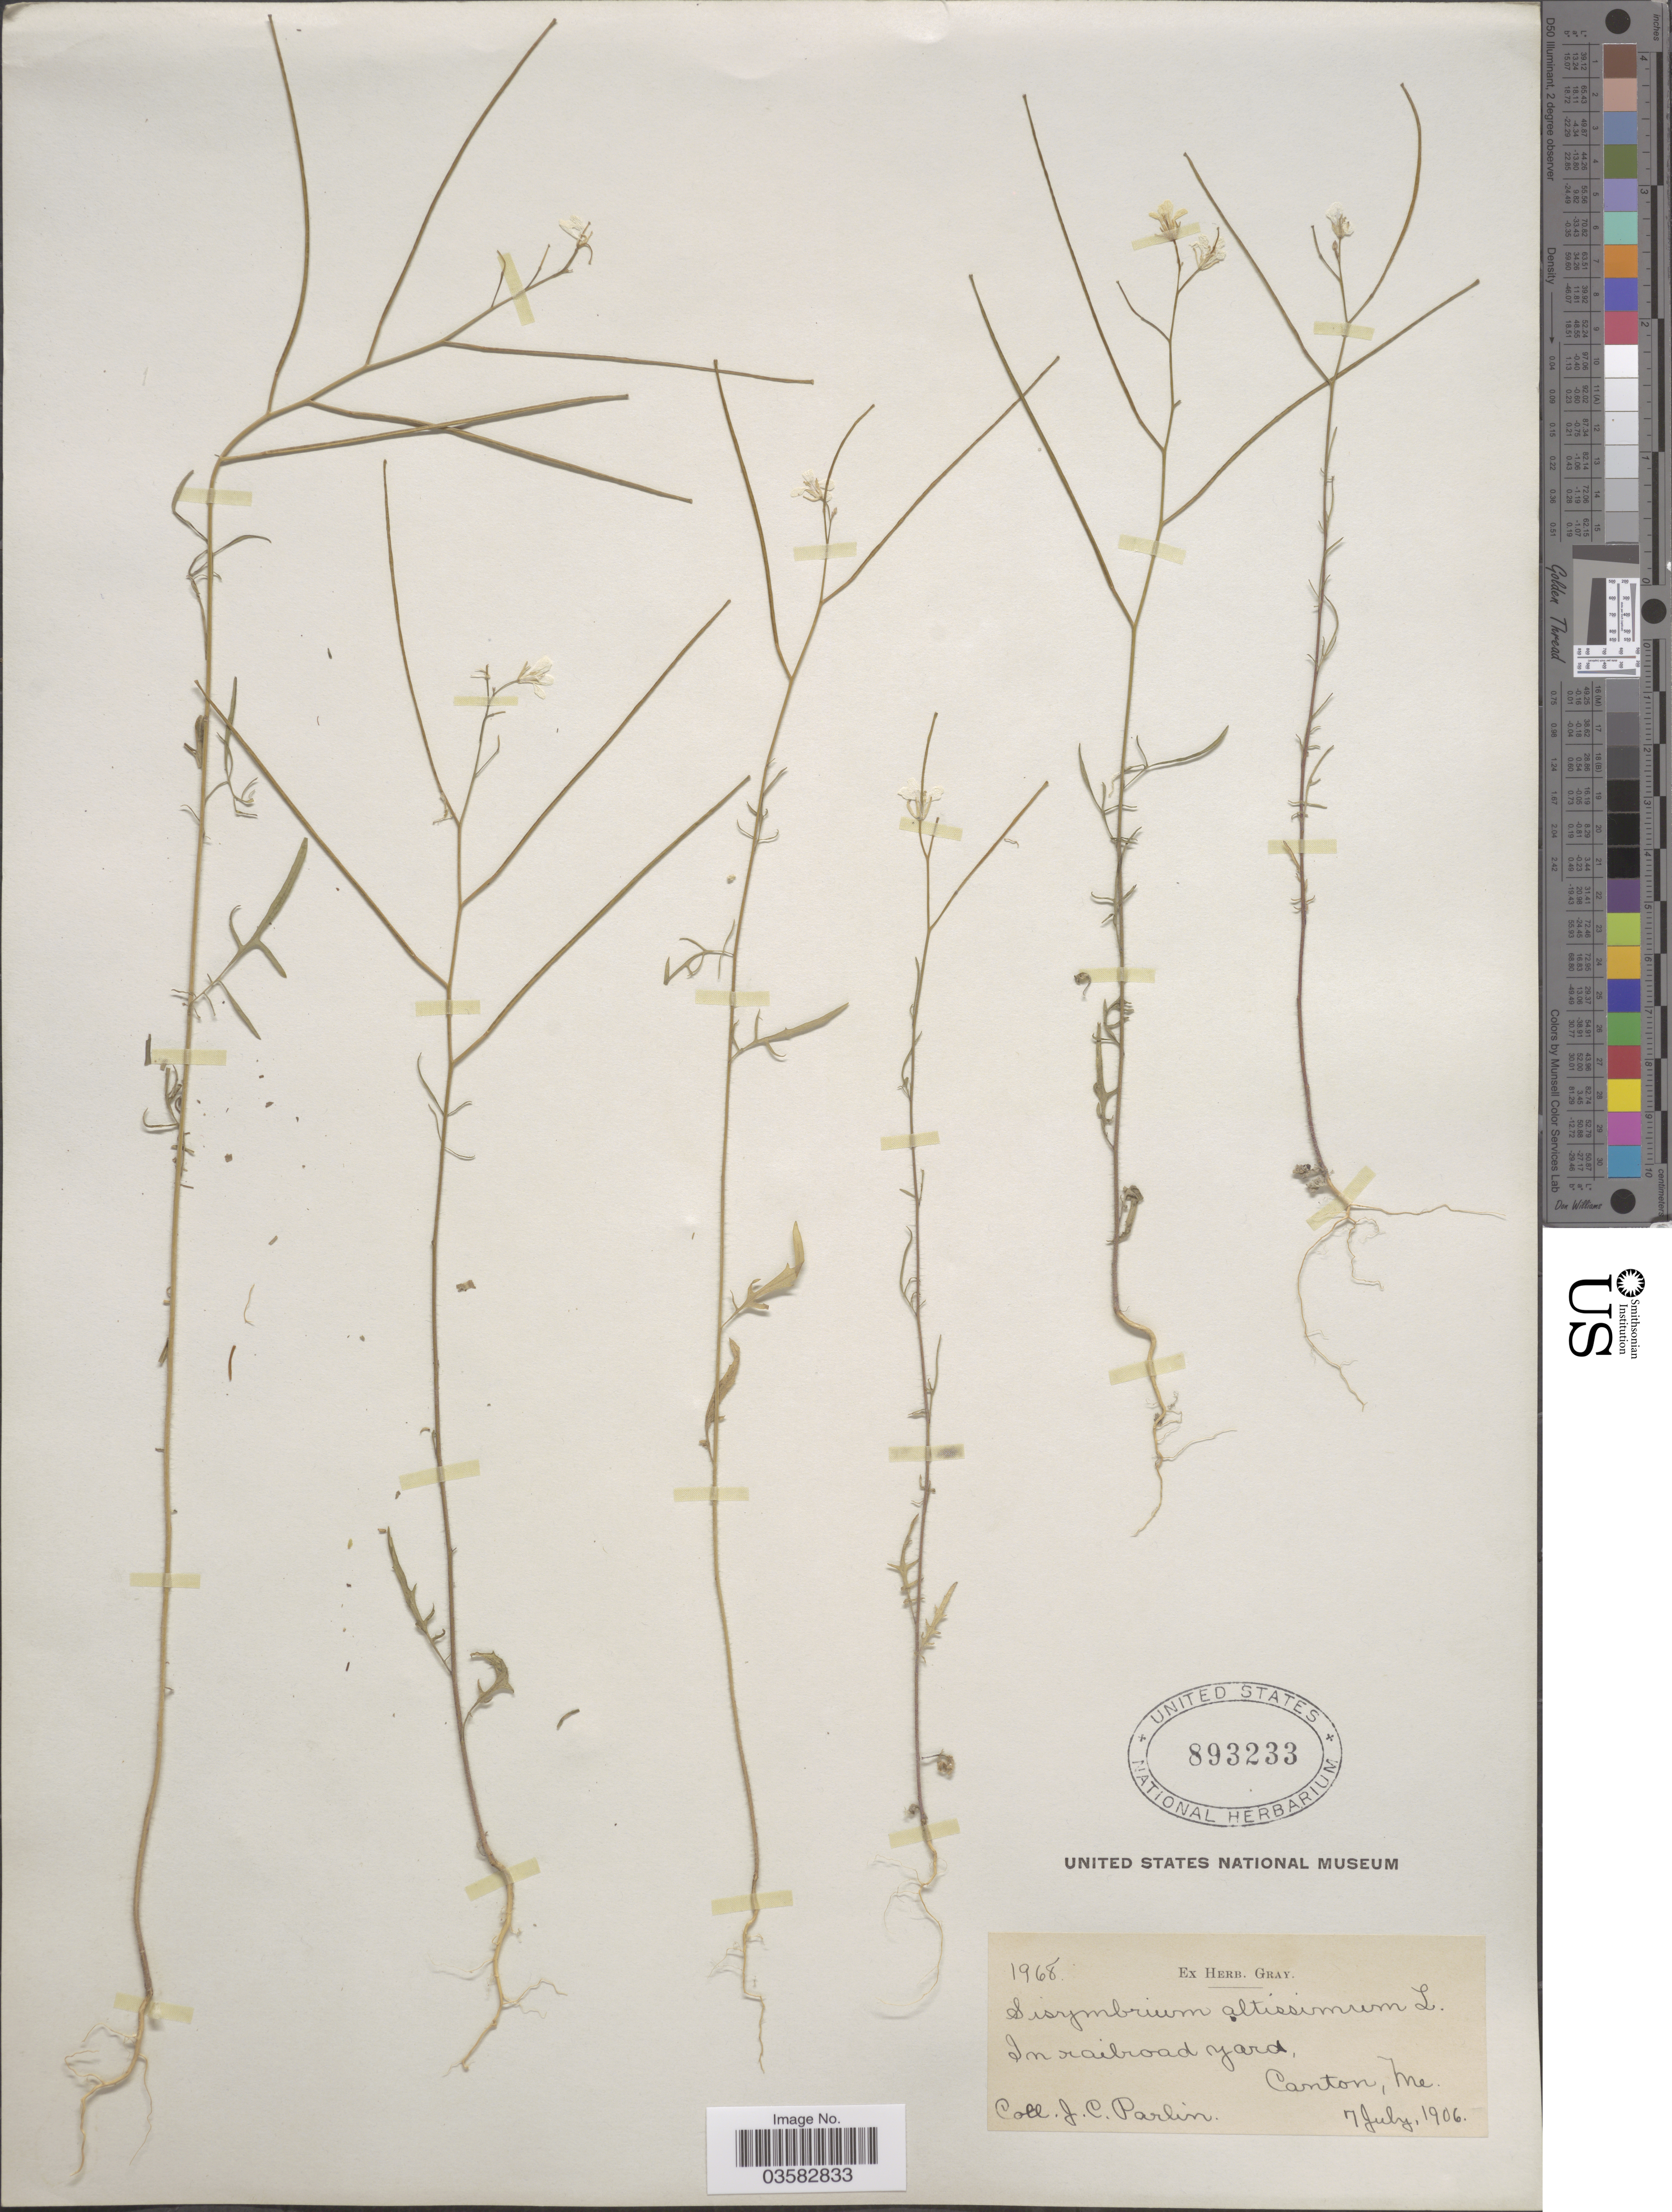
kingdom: Plantae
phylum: Tracheophyta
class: Magnoliopsida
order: Brassicales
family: Brassicaceae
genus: Sisymbrium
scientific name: Sisymbrium altissimum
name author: L.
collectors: J. Parlin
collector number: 1968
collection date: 1906-07-07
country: United States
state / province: Maine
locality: In railroad yard, Canton.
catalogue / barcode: US 893233